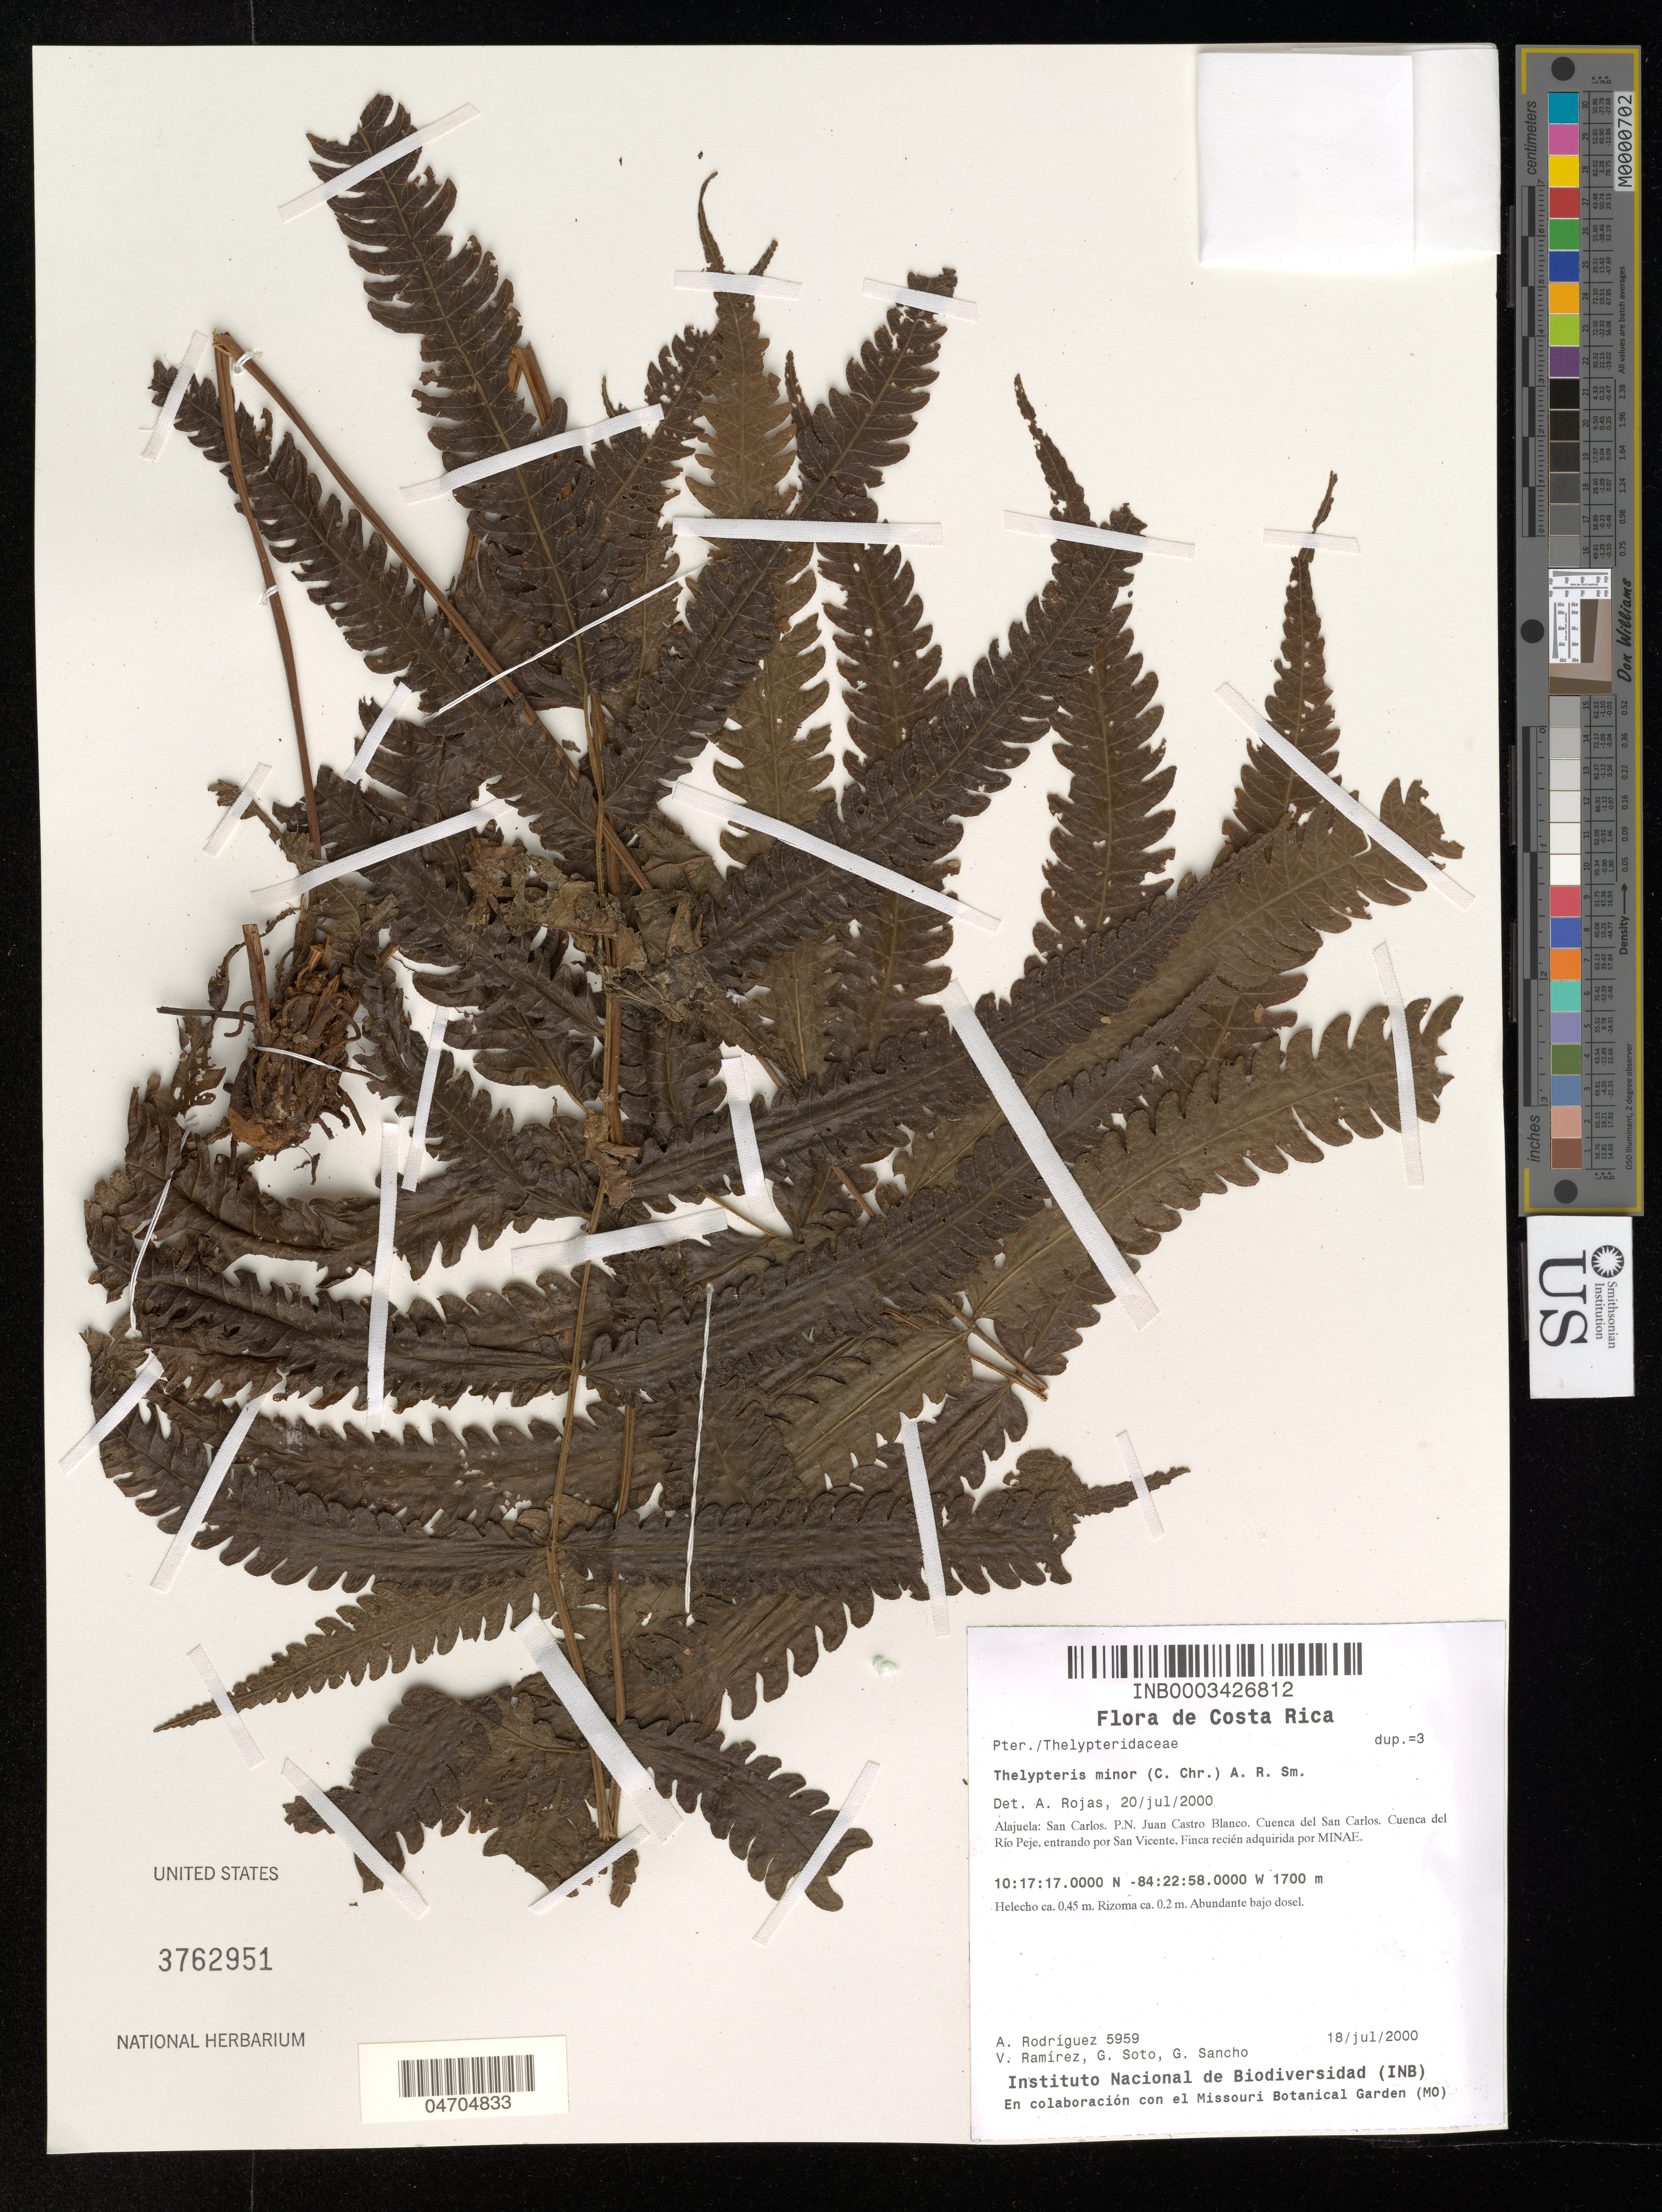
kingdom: Plantae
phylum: Tracheophyta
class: Polypodiopsida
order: Polypodiales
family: Thelypteridaceae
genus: Thelypteris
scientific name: Thelypteris minor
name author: (C. Chr.) A.R. Sm.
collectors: A. Rodríguez, V. Ramirez, G. Soto & G. Sancho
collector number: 5959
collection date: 2000-07-18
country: Costa Rica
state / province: Alajuela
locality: San Carlos. P. N. Juan Castro Blanco. Cuenca del San Carlos. Cuenca del Río Peje, entrando por San Vicente, Finca recién adquirida por MINAE.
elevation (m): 1700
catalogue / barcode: US 3762951